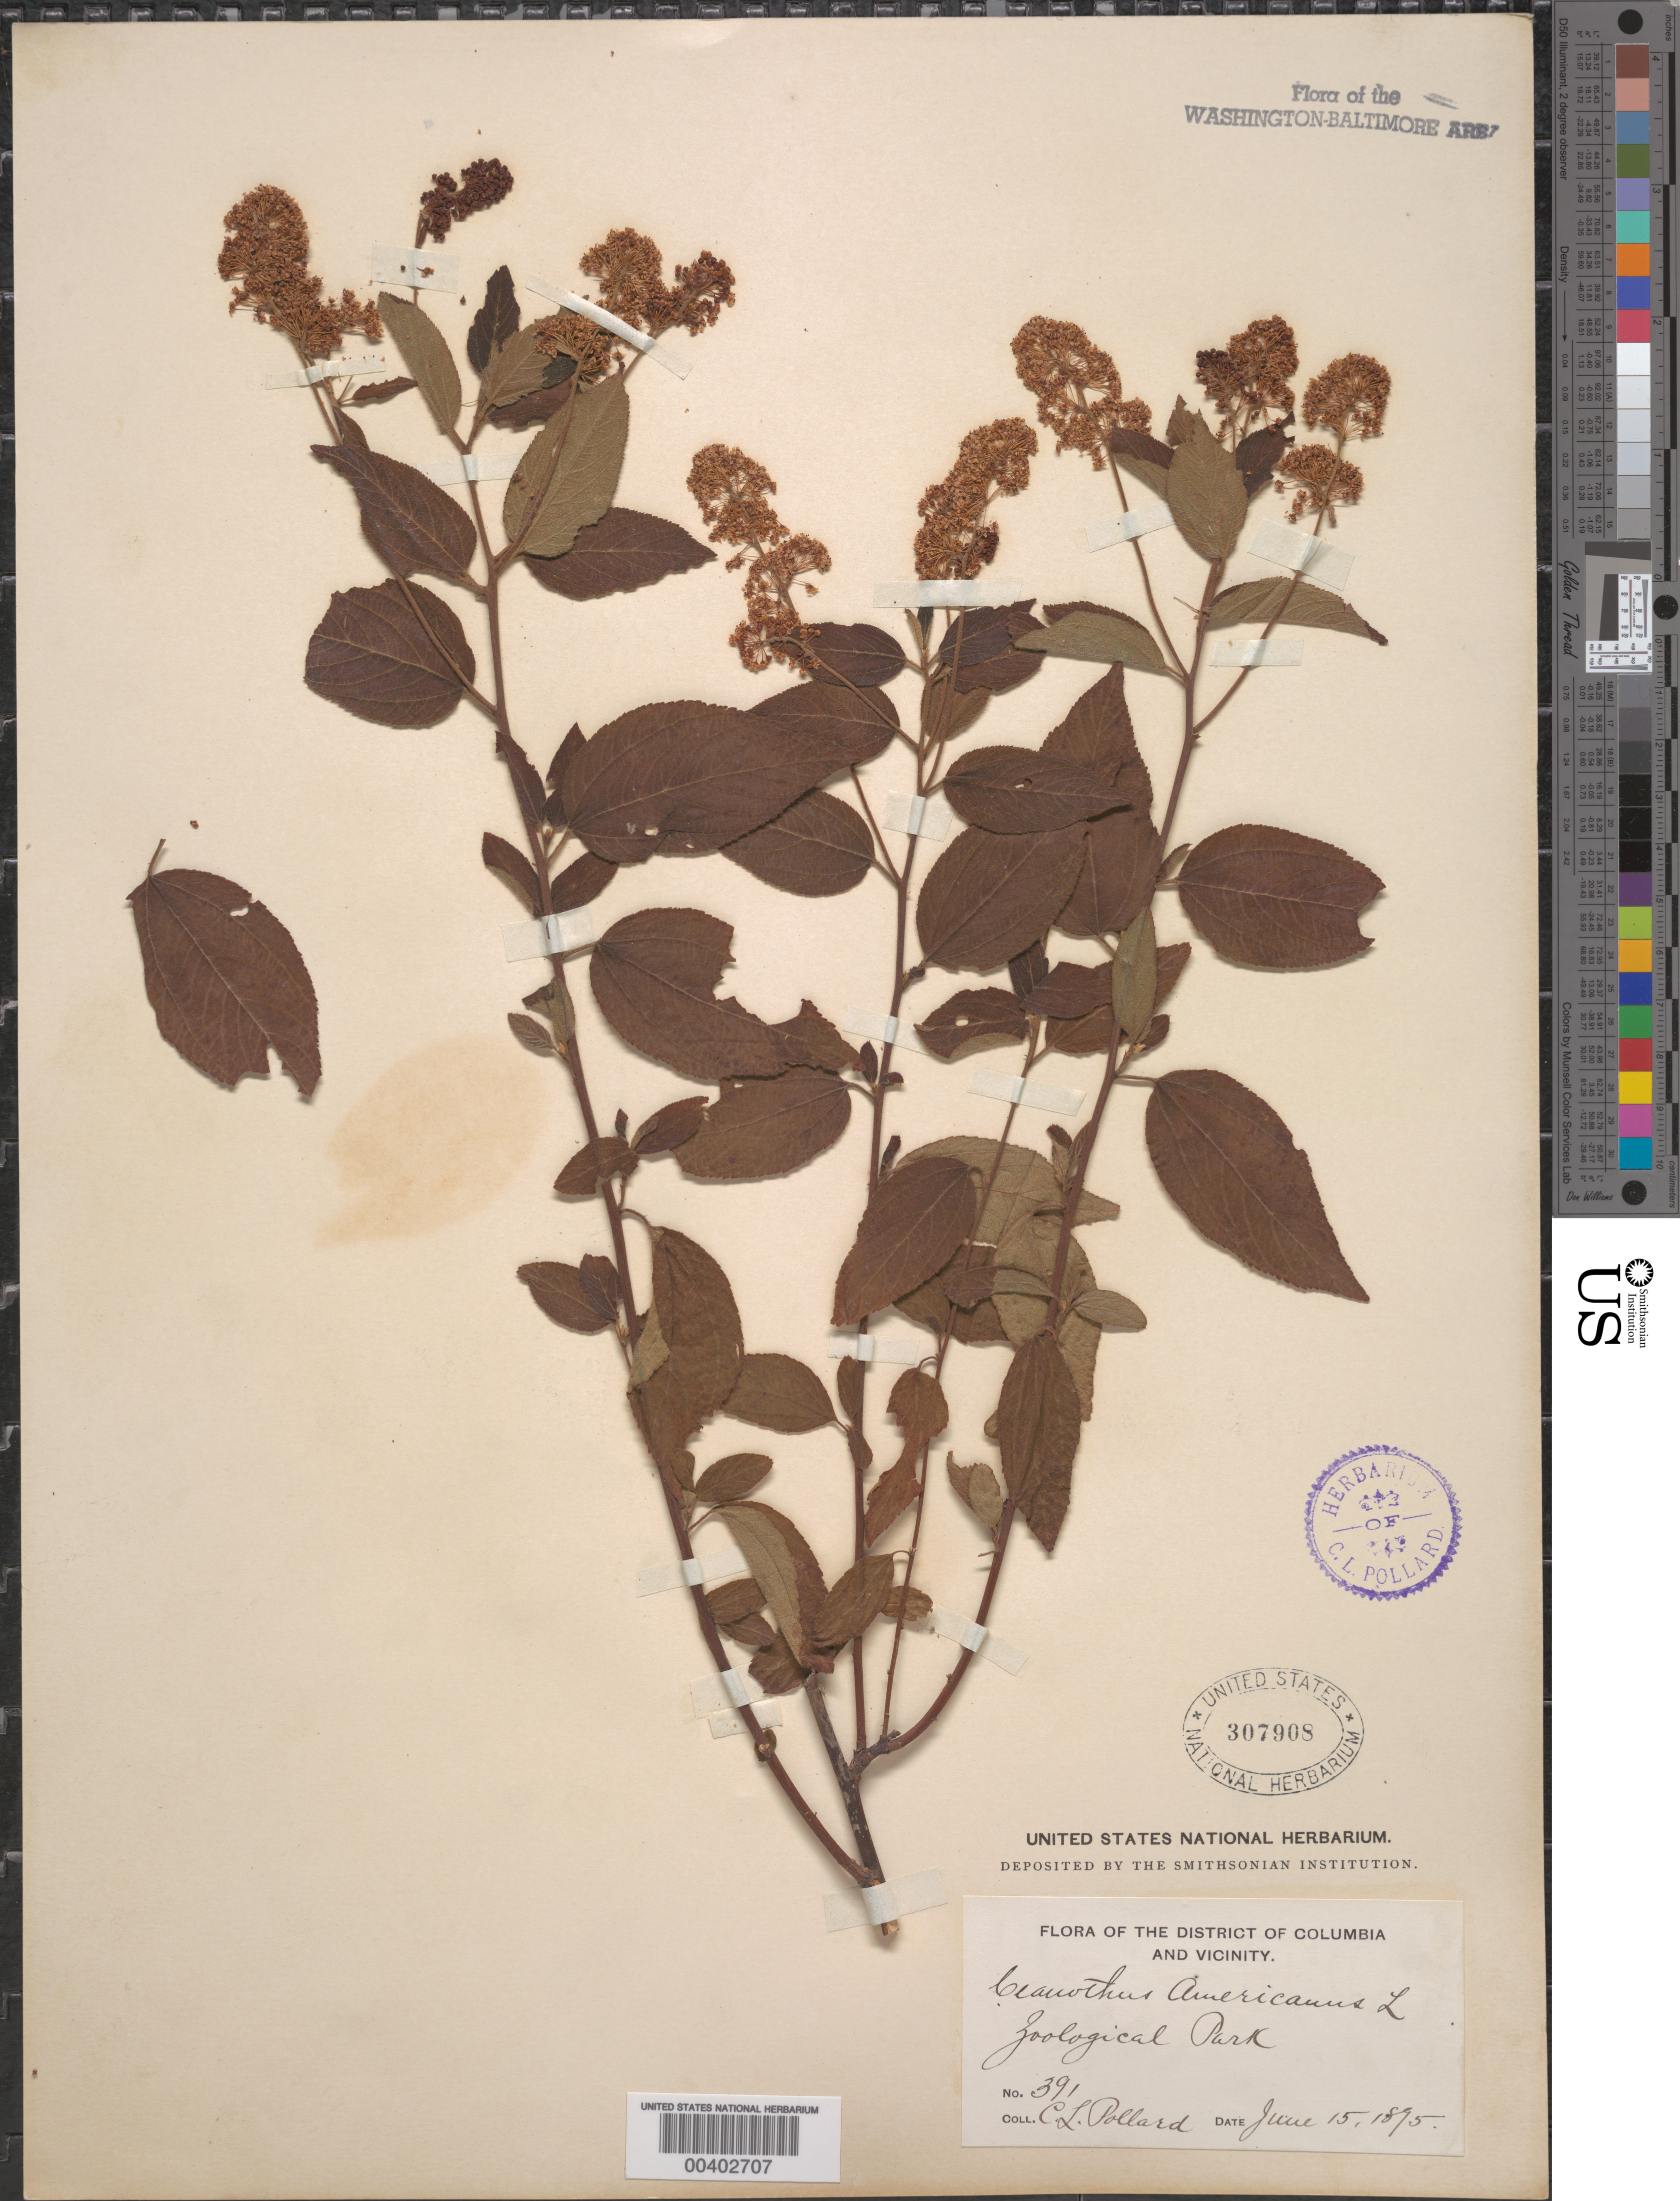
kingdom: Plantae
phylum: Tracheophyta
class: Magnoliopsida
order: Rosales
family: Rhamnaceae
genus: Ceanothus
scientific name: Ceanothus americanus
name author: L.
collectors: C. L. Pollard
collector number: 391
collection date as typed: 15 Jun 1895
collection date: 1895-06-15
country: United States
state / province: District of Columbia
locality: Zoological Park Rock Creek Park and Vicinity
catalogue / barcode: US 307908